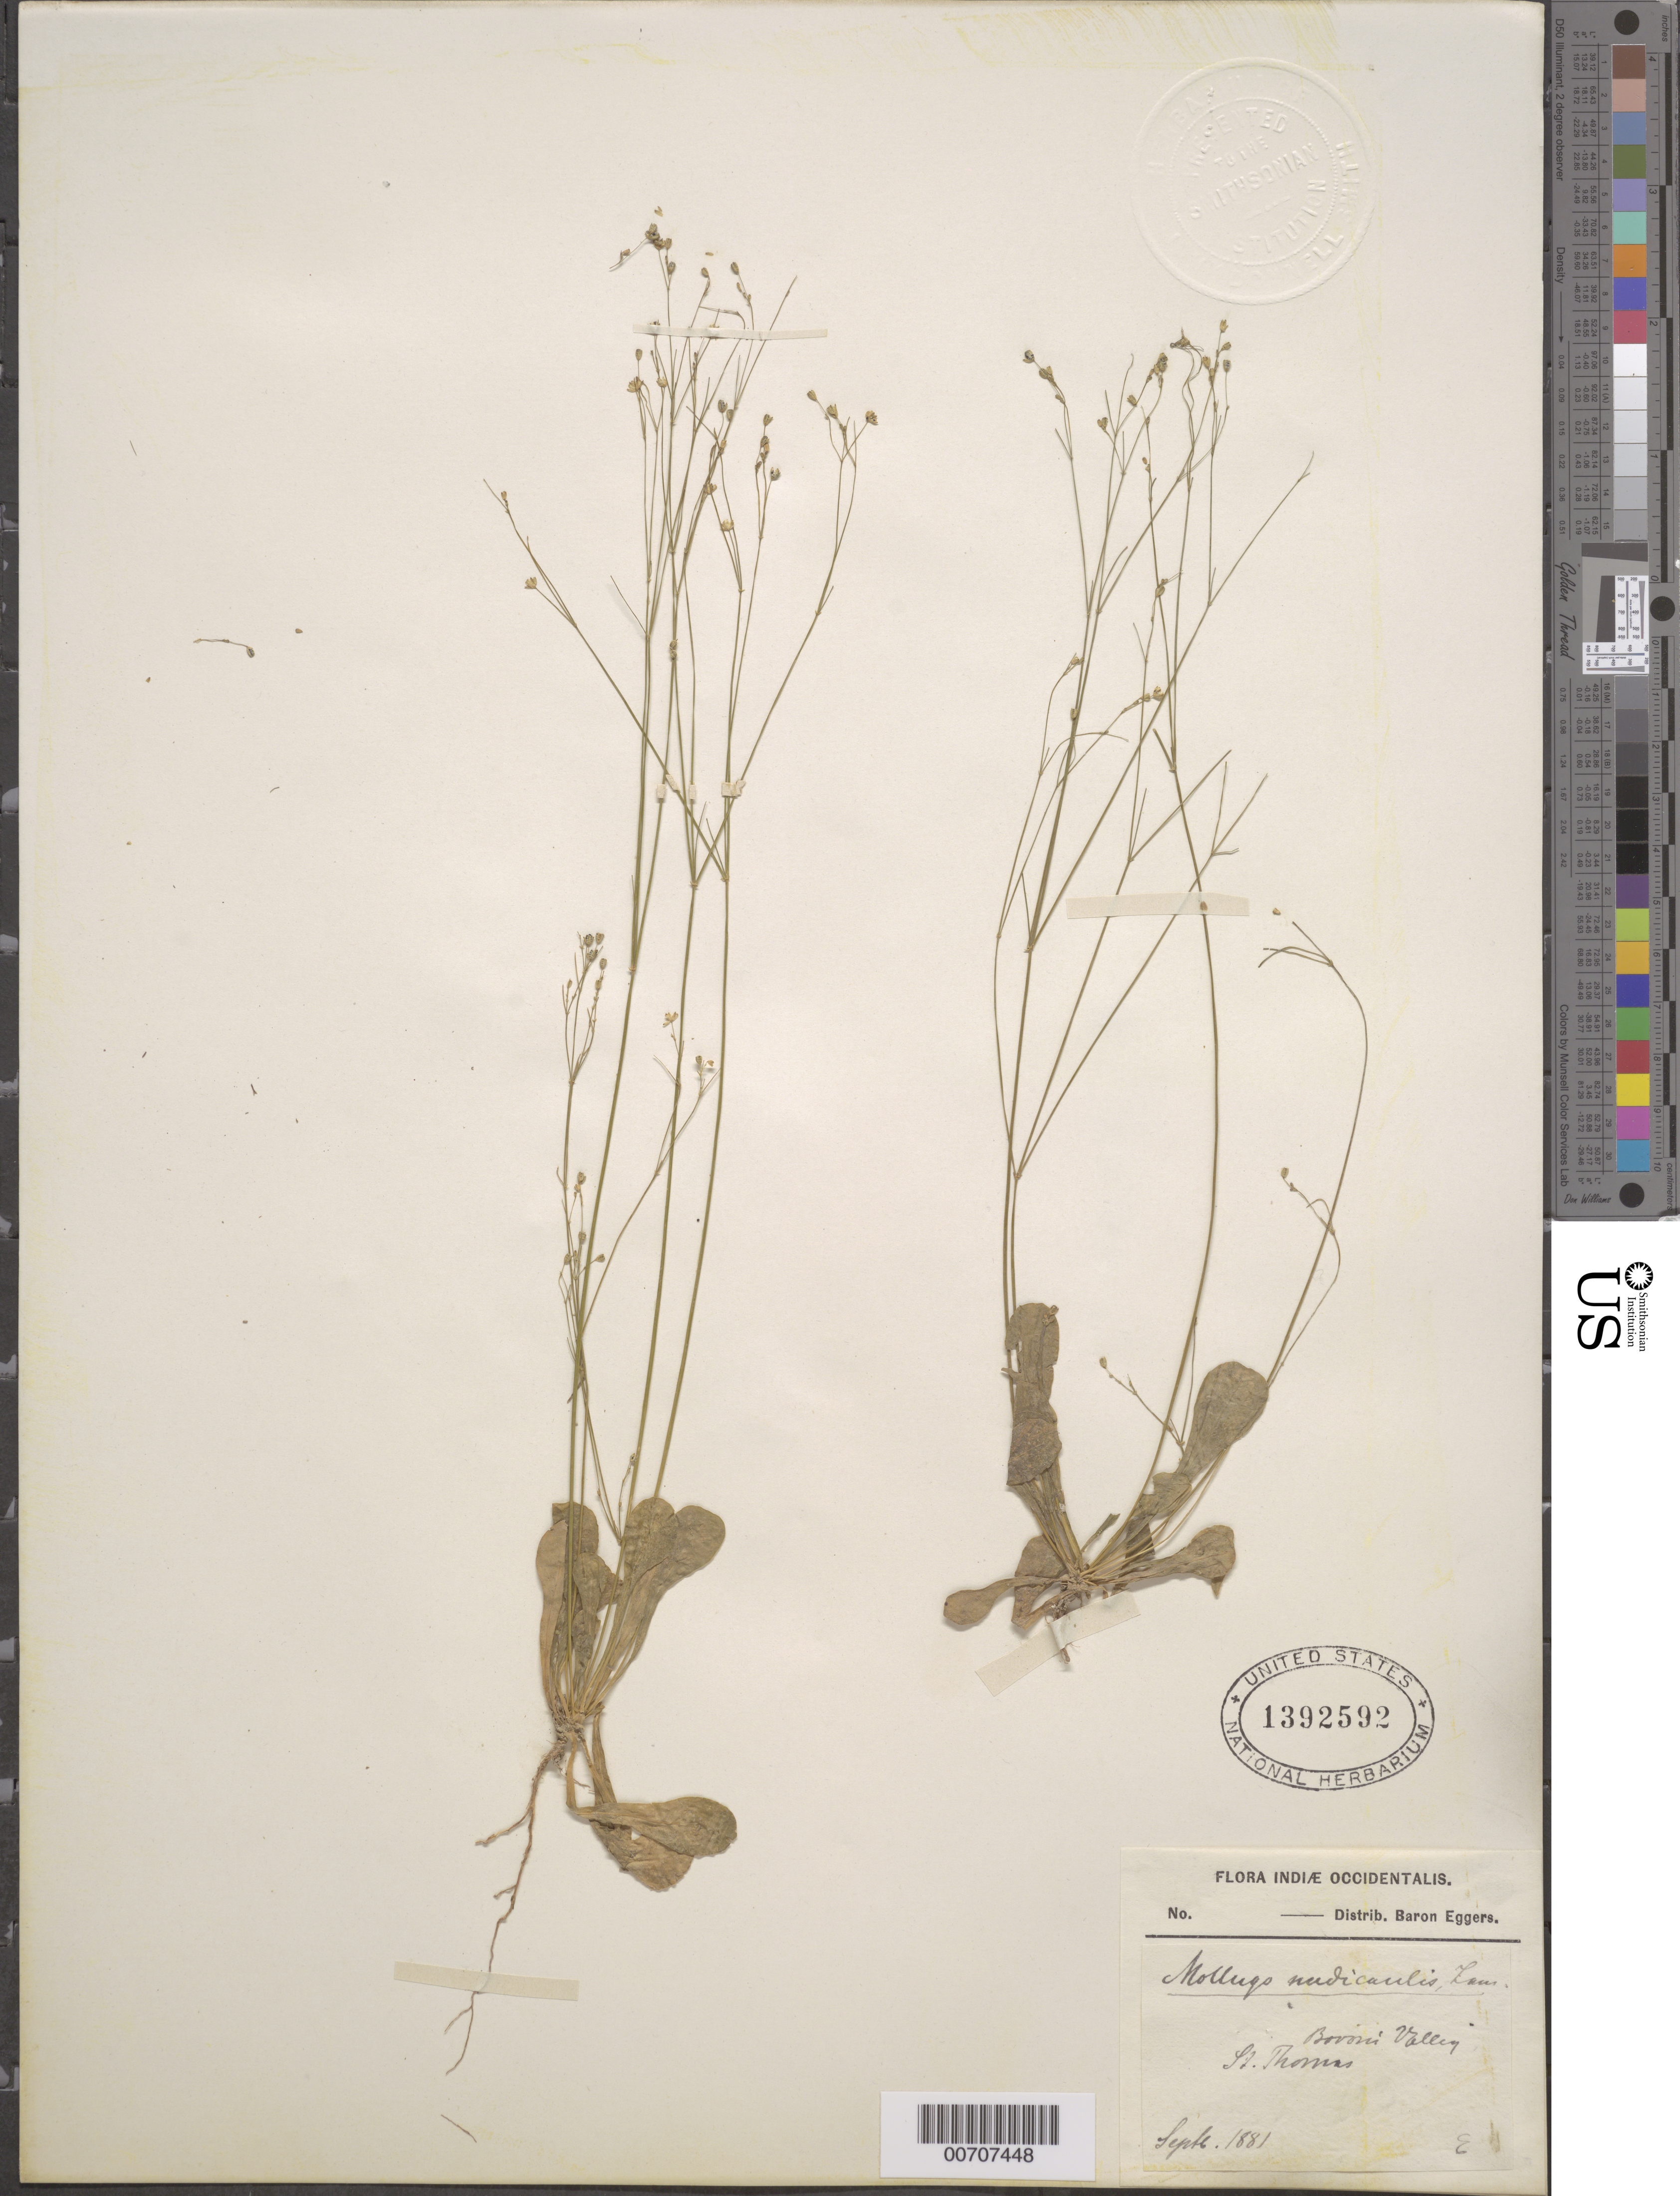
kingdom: Plantae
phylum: Tracheophyta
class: Magnoliopsida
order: Caryophyllales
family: Molluginaceae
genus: Paramollugo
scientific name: Paramollugo spathulata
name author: (Sw.) Sukhor.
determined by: Strong, Mark T., (BOT), Smithsonian Institution - National Museum of Natural History (UNITED STATES)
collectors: H. F. A. von Eggers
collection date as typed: Sep 1881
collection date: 1881-09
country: U.S. Virgin Islands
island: St. Thomas Island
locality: Bovoni Valley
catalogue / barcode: US 1392592